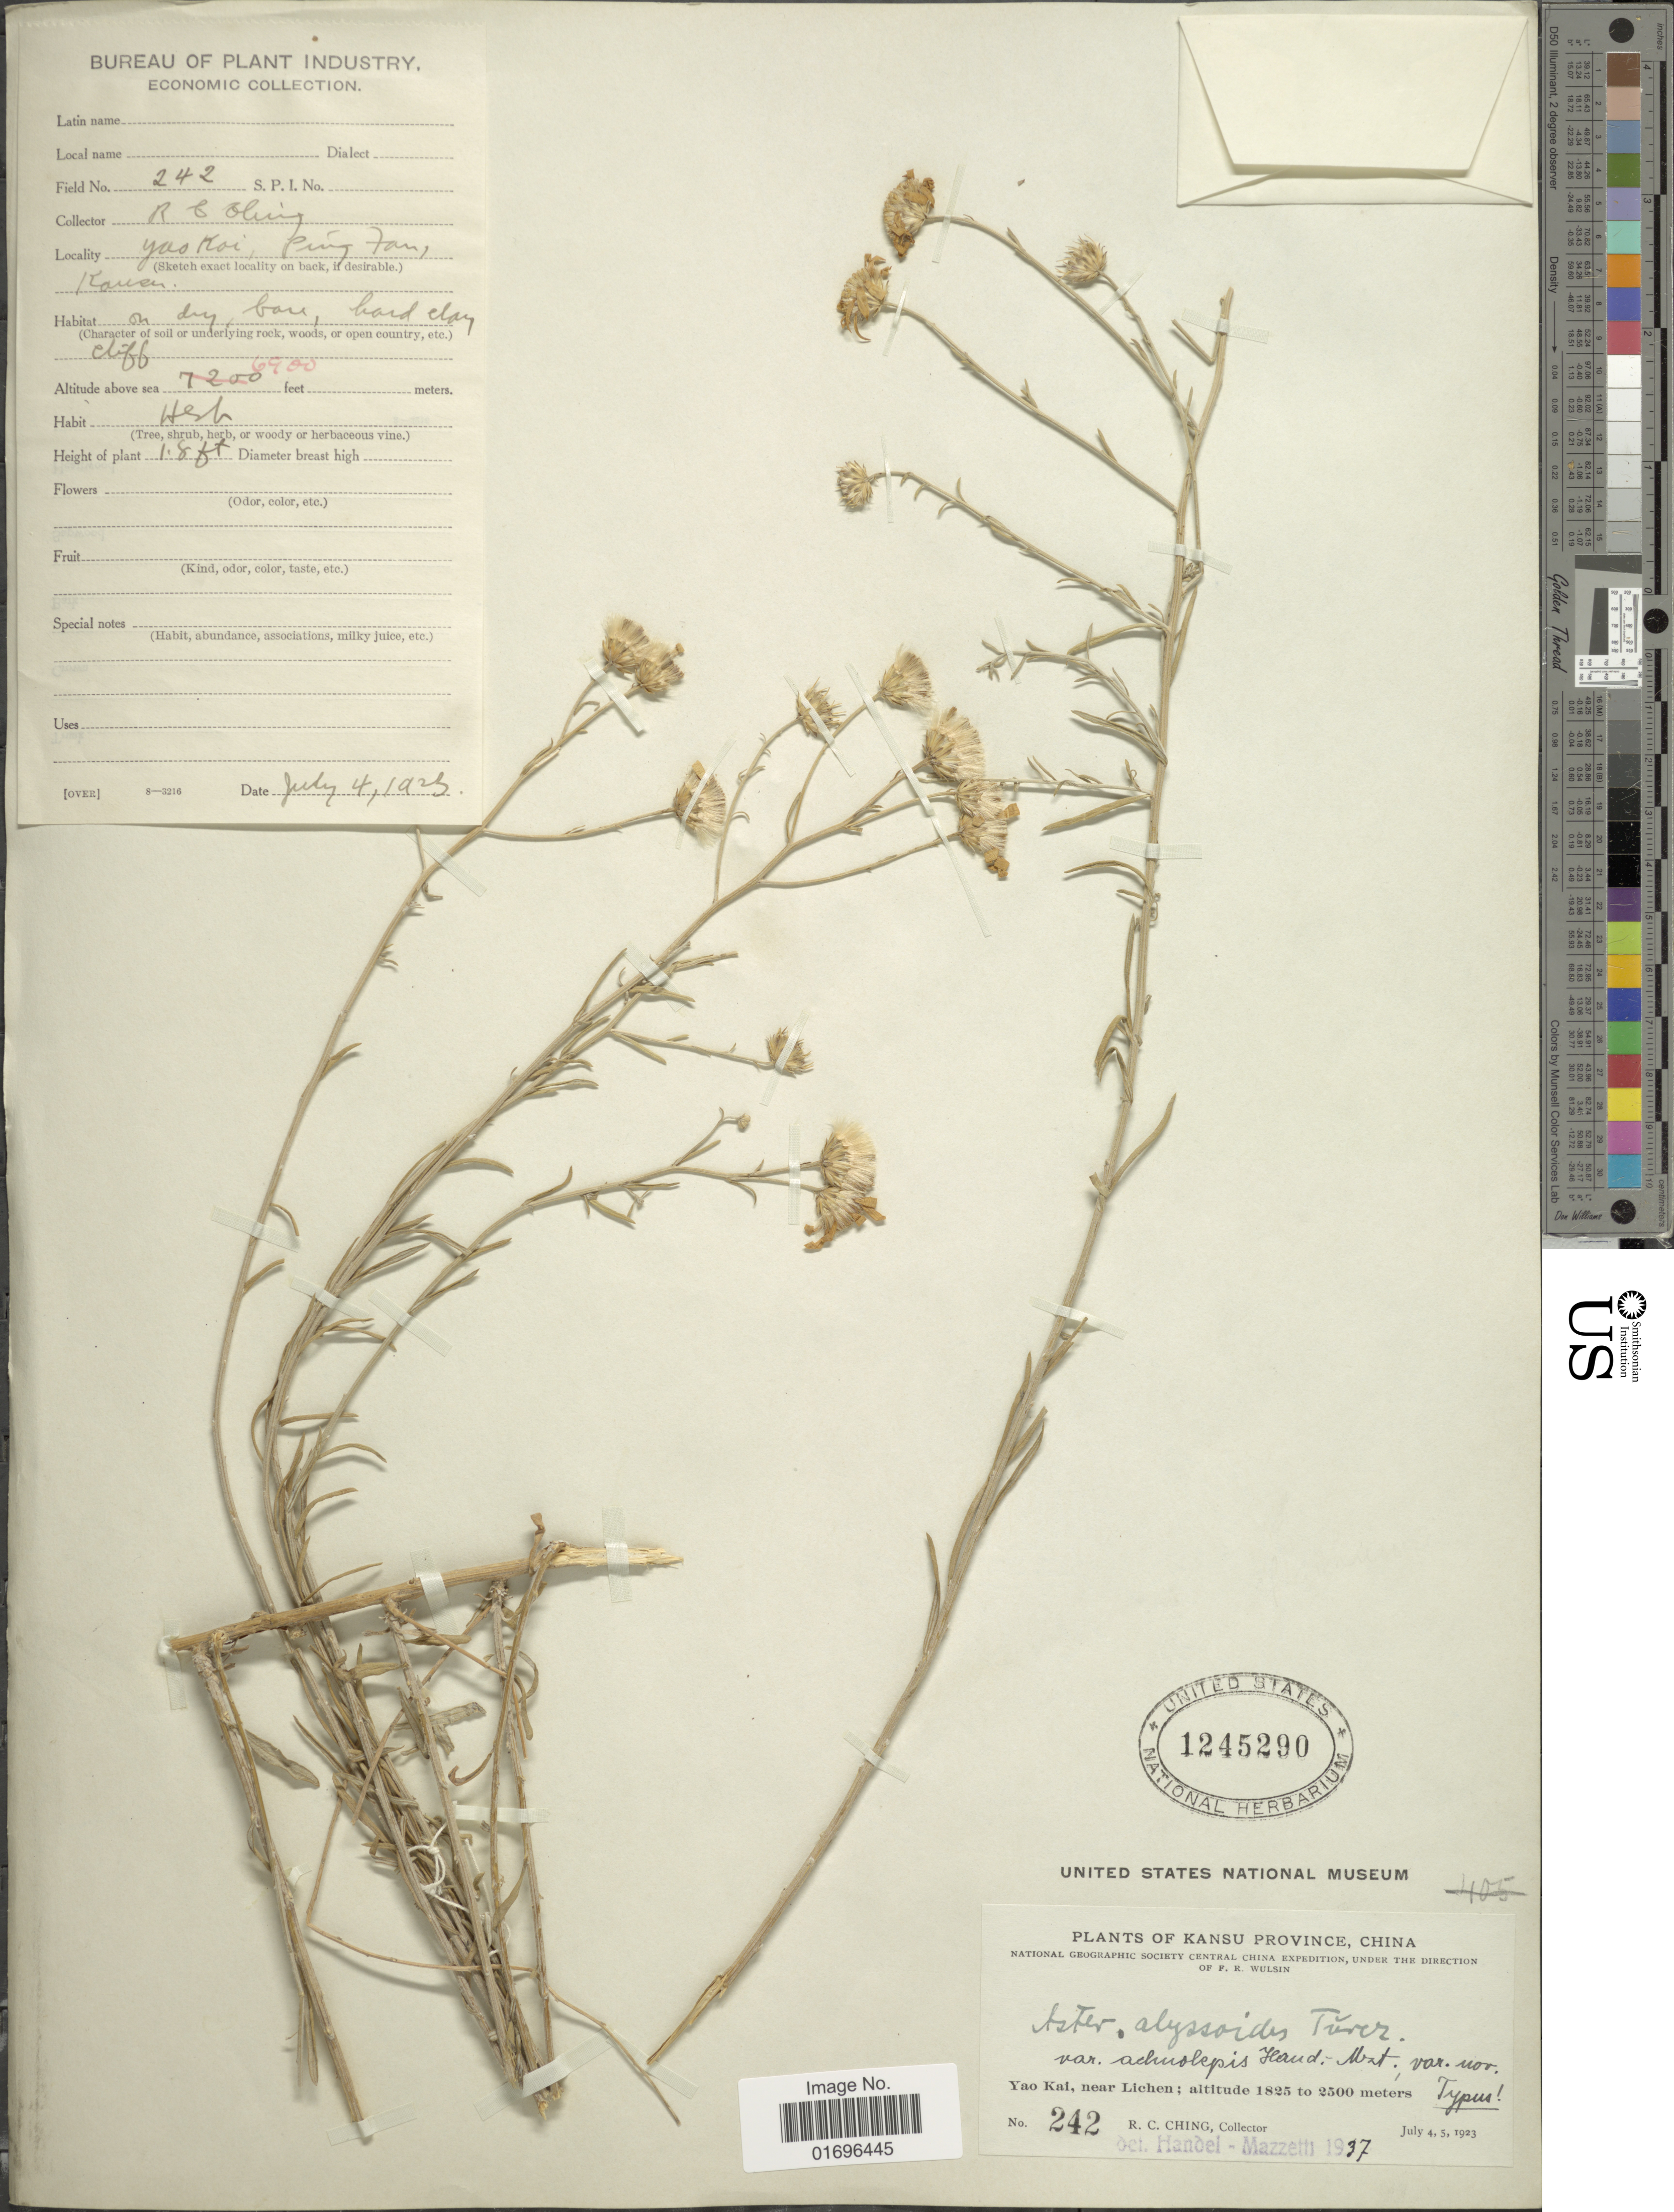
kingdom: Plantae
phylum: Tracheophyta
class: Magnoliopsida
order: Asterales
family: Asteraceae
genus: Aster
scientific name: Aster alyssoides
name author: Turcz.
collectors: R. C. Ching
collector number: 242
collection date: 1923-07-04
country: China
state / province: Gansu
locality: Kansu Province, China. Yao Kai, near Lichen.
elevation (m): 1825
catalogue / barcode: US 1245290